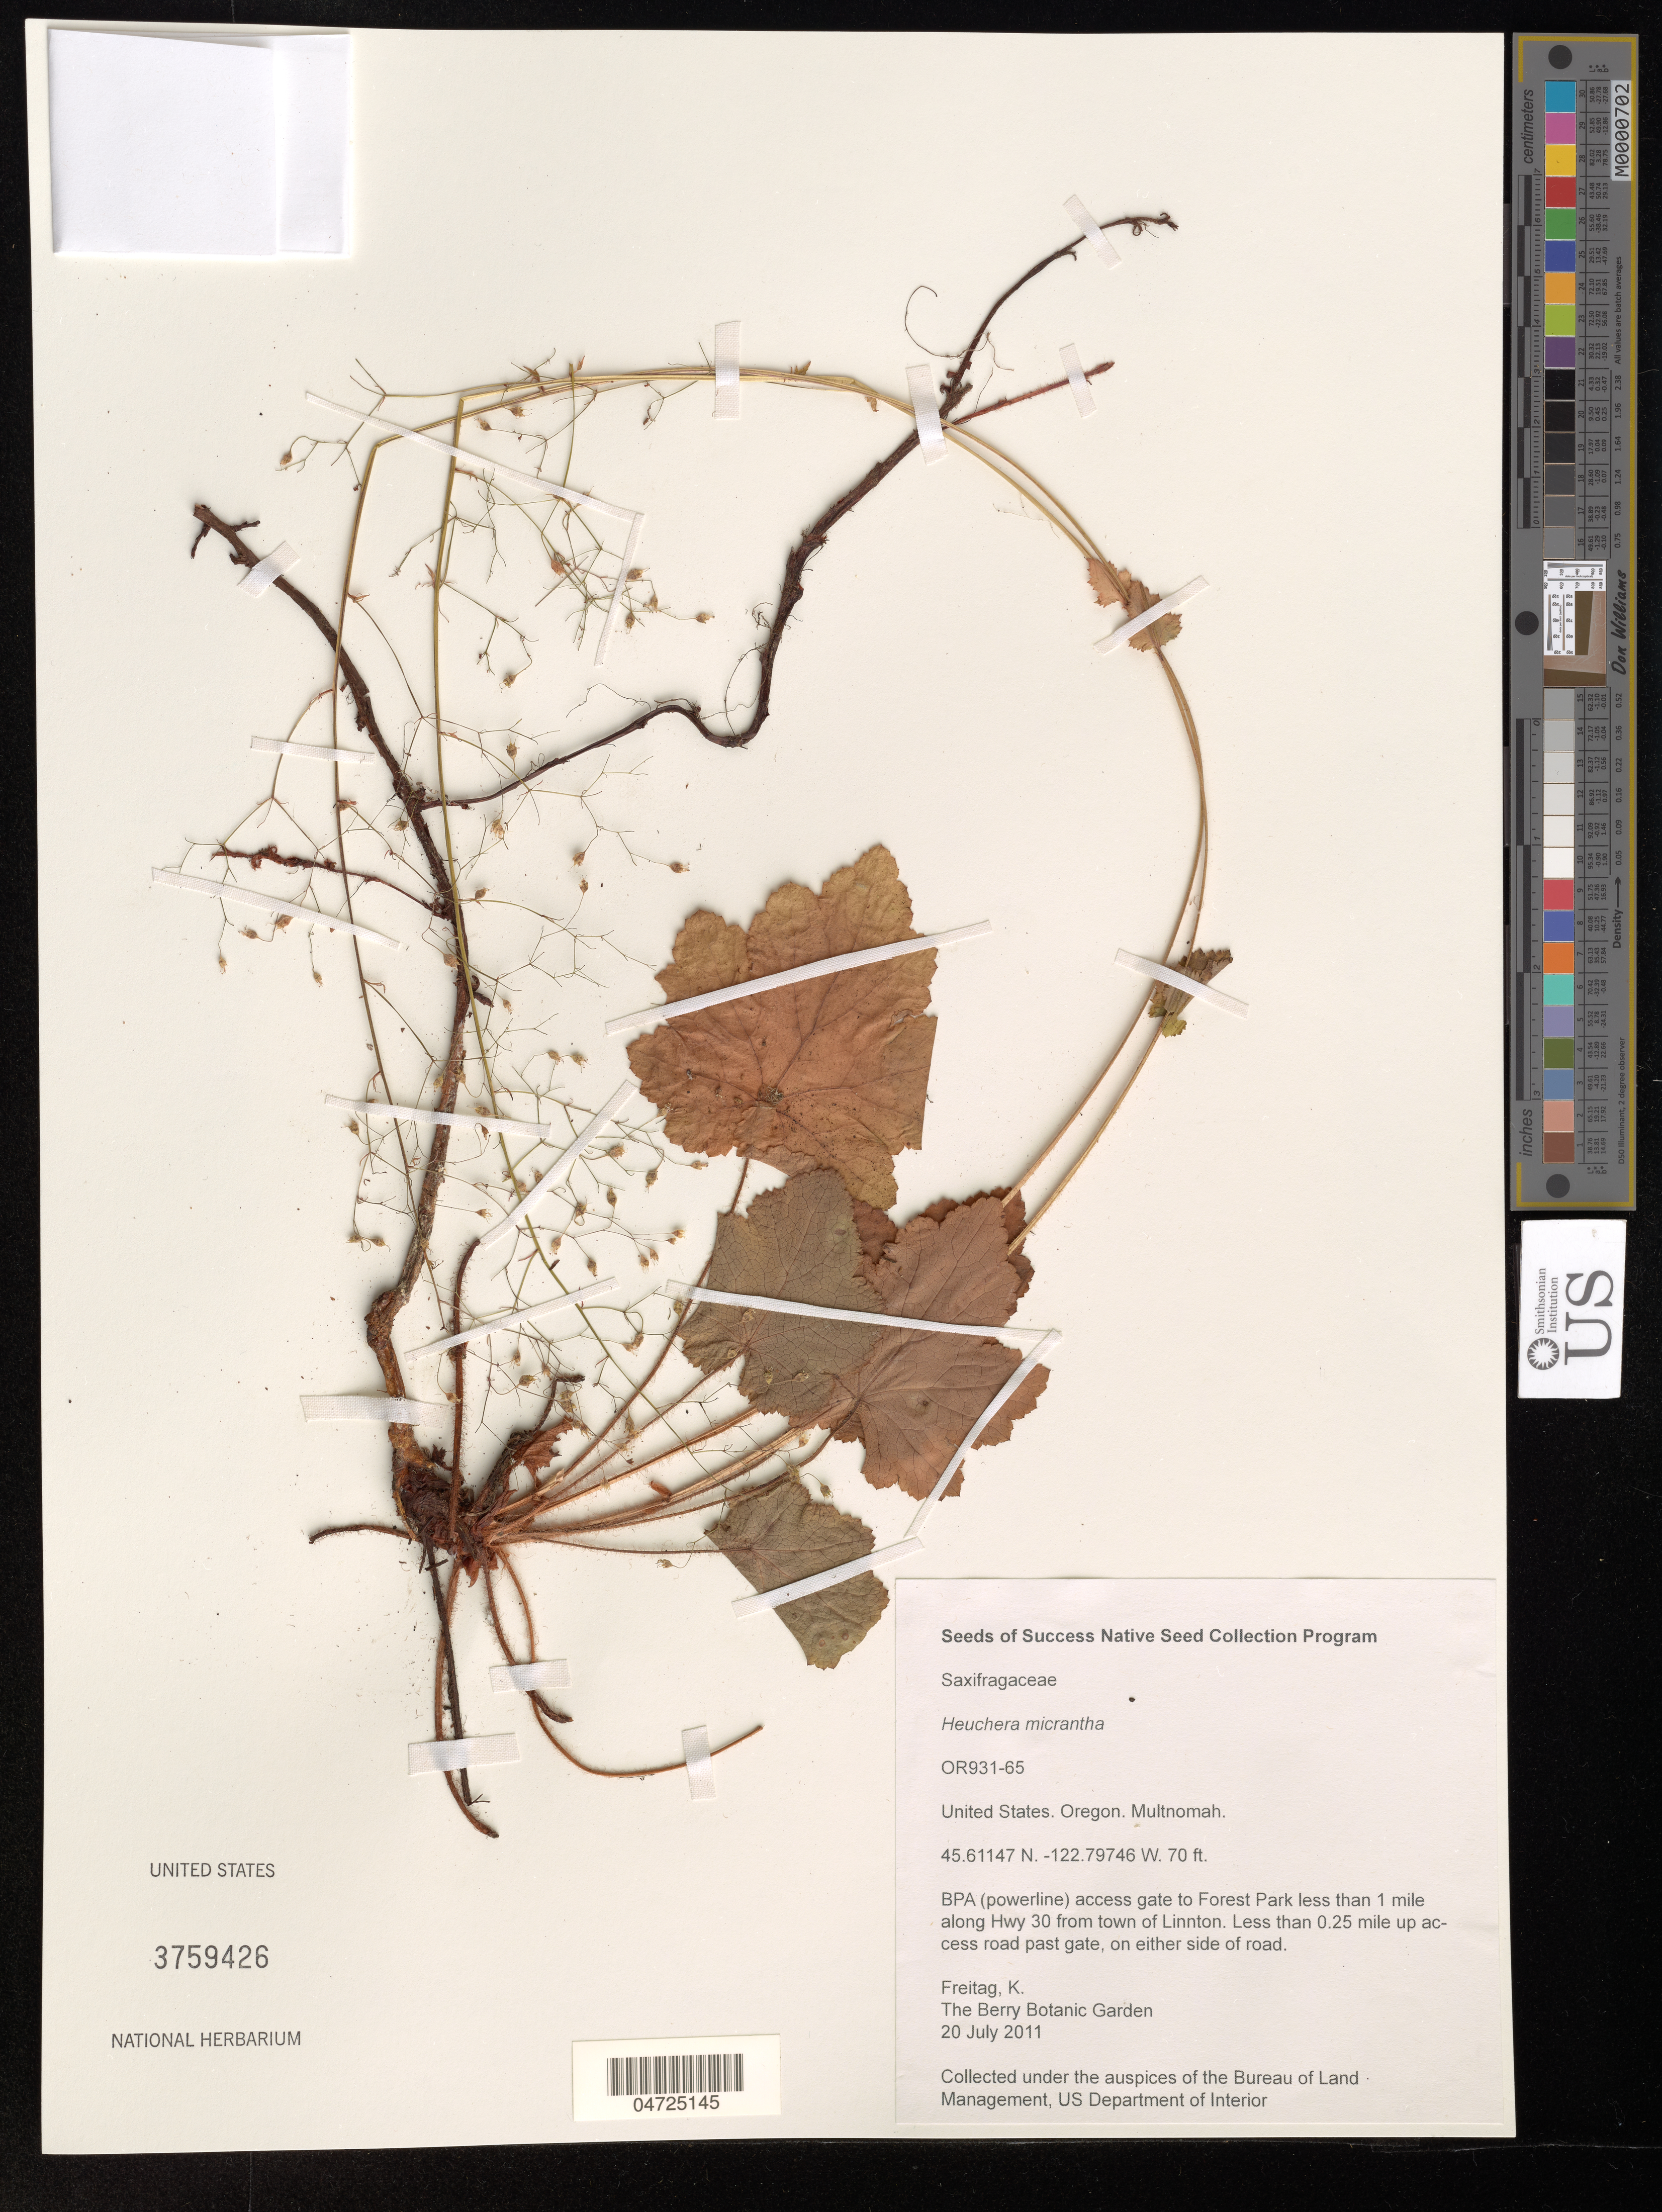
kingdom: Plantae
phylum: Tracheophyta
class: Magnoliopsida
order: Saxifragales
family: Saxifragaceae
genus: Heuchera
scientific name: Heuchera micrantha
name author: Douglas ex Lindl.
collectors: K. Freitag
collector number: OR931-65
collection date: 2011-07-20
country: United States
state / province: Oregon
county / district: Multnomah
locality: Multnomah. BPA (powerline) access gate to Forest Park less than 1 mile along Hwy 30 from town of Linnton. Less than 0.25 mile up access road past gate, on either side of road.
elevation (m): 21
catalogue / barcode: US 3759426